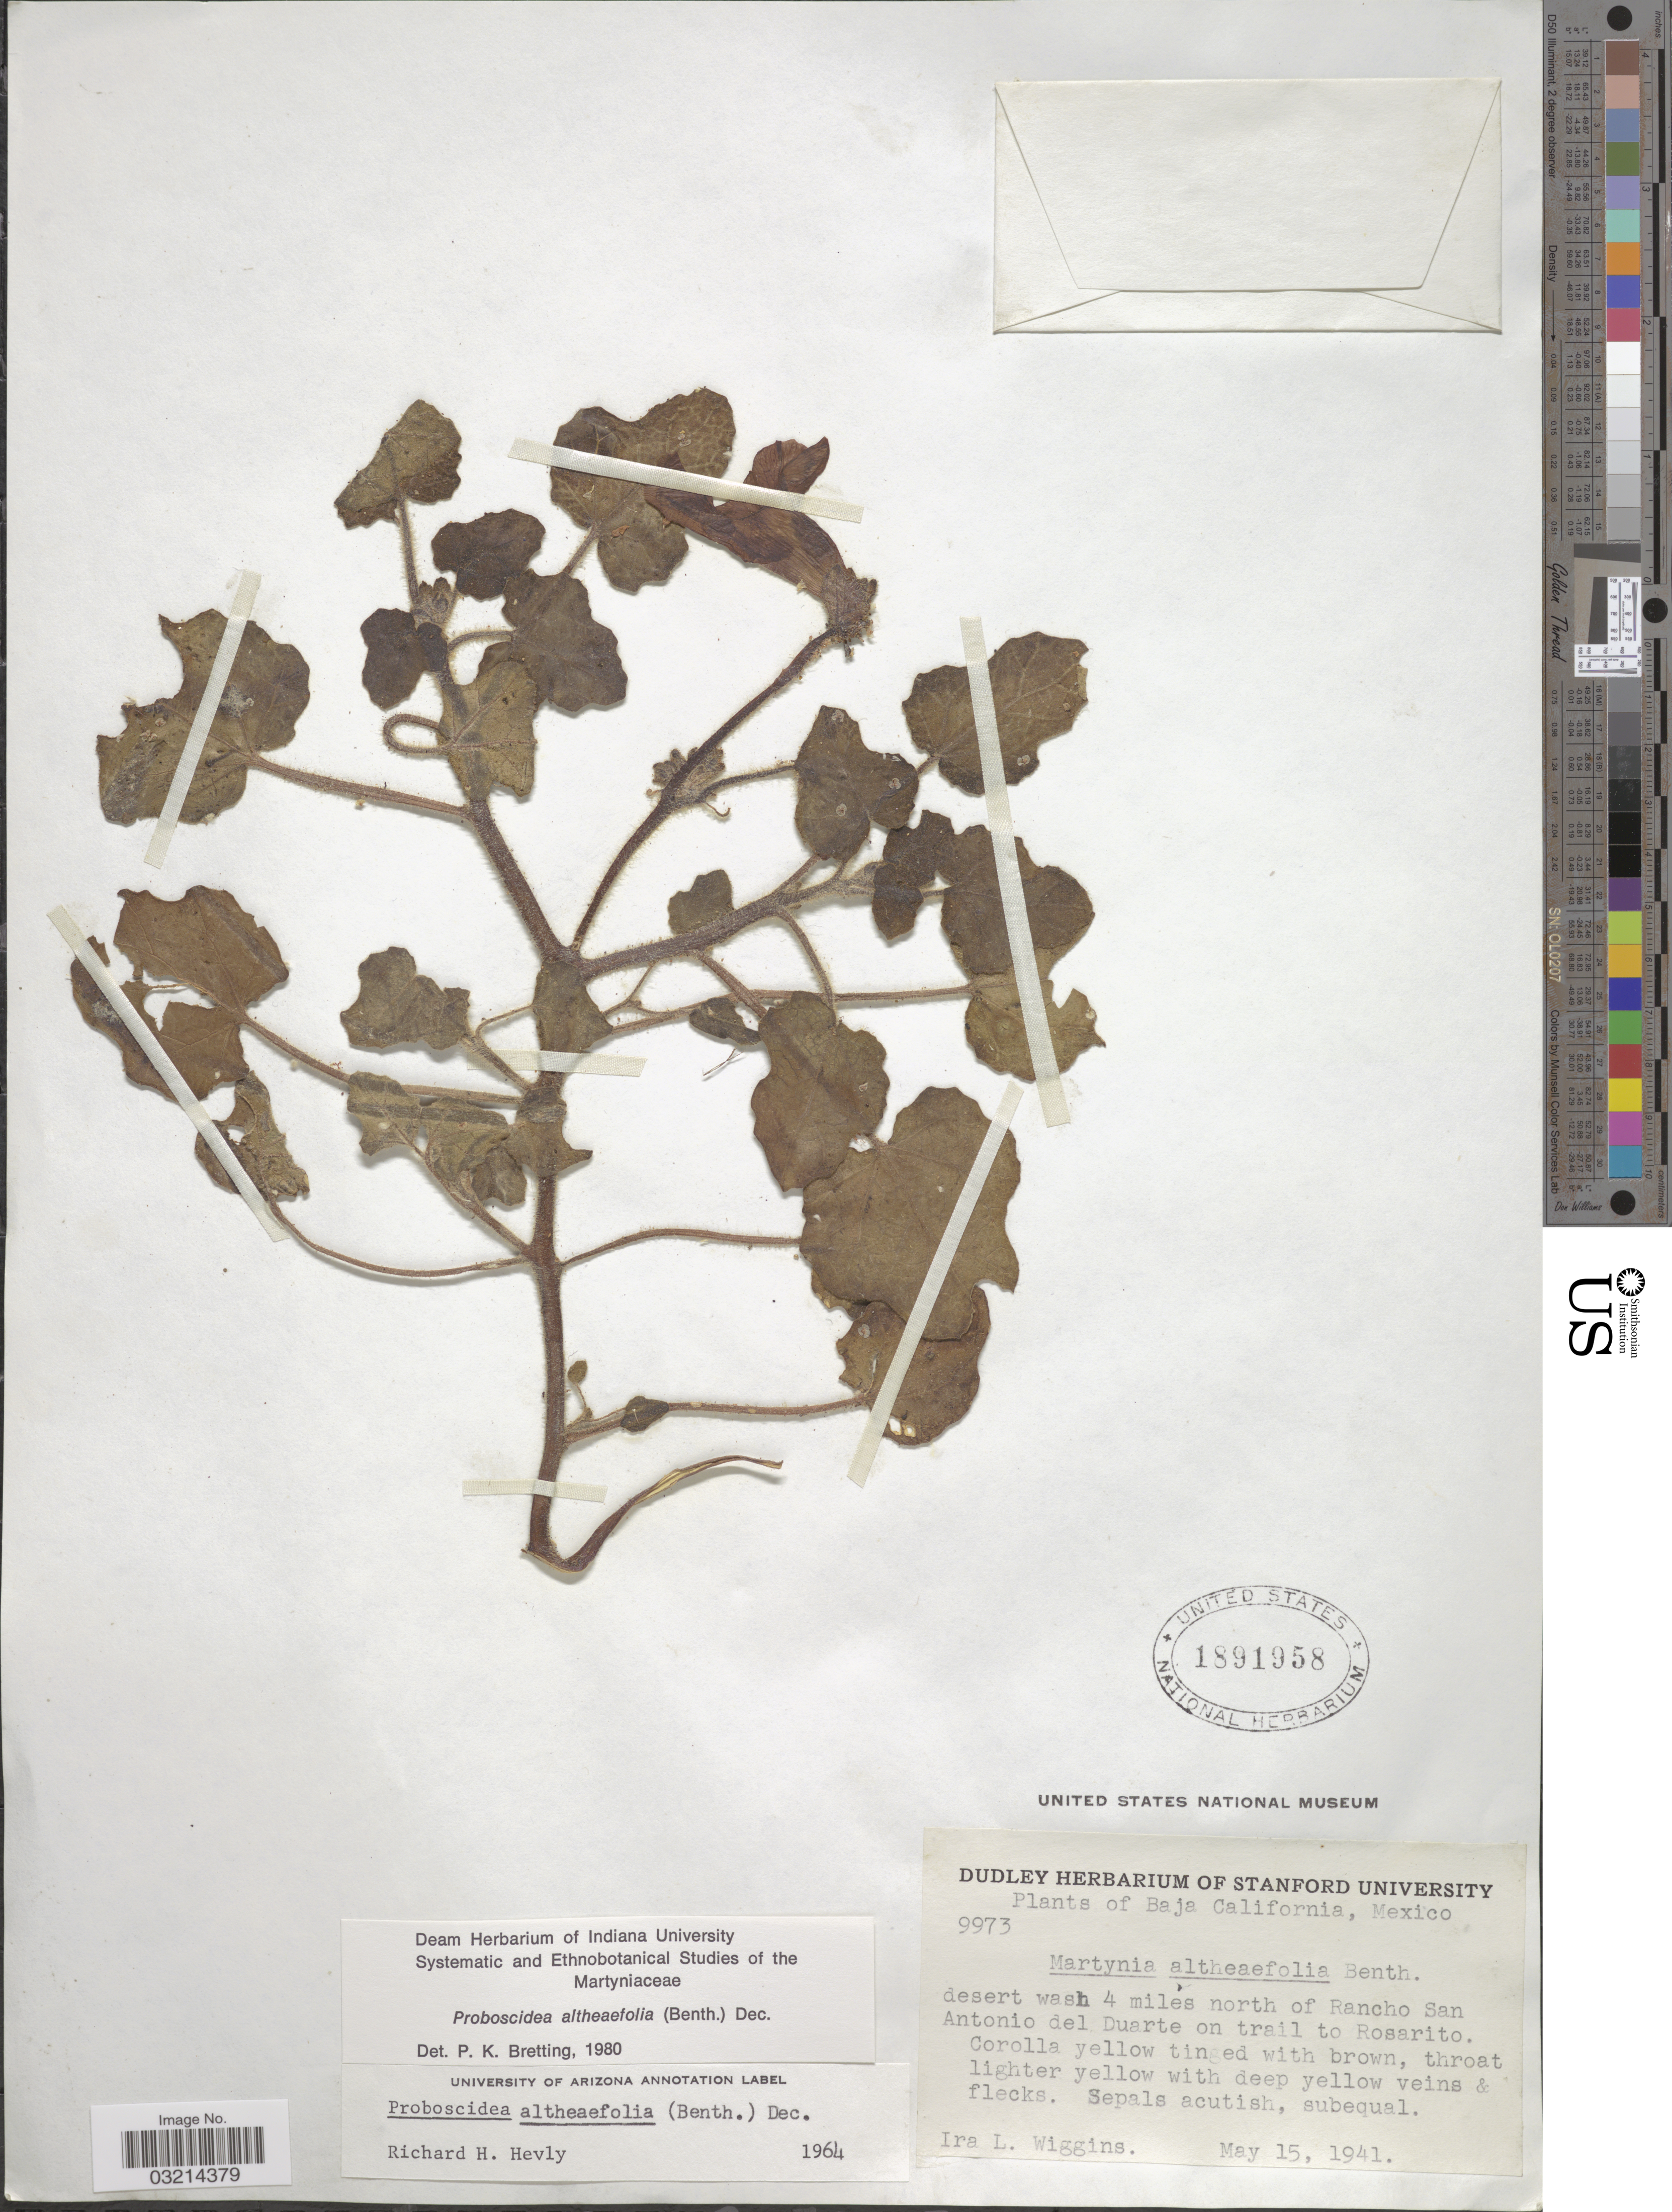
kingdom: Plantae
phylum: Tracheophyta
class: Magnoliopsida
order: Lamiales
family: Martyniaceae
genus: Proboscidea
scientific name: Proboscidea althaeifolia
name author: (Benth.) Decne.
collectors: I. L. Wiggins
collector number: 9973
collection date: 1941-05-15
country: Mexico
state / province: Baja California Norte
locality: Desert wash 4 miles north of Rancho San Antonio del Duarte on trail to Rosarito.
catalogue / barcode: US 1891958